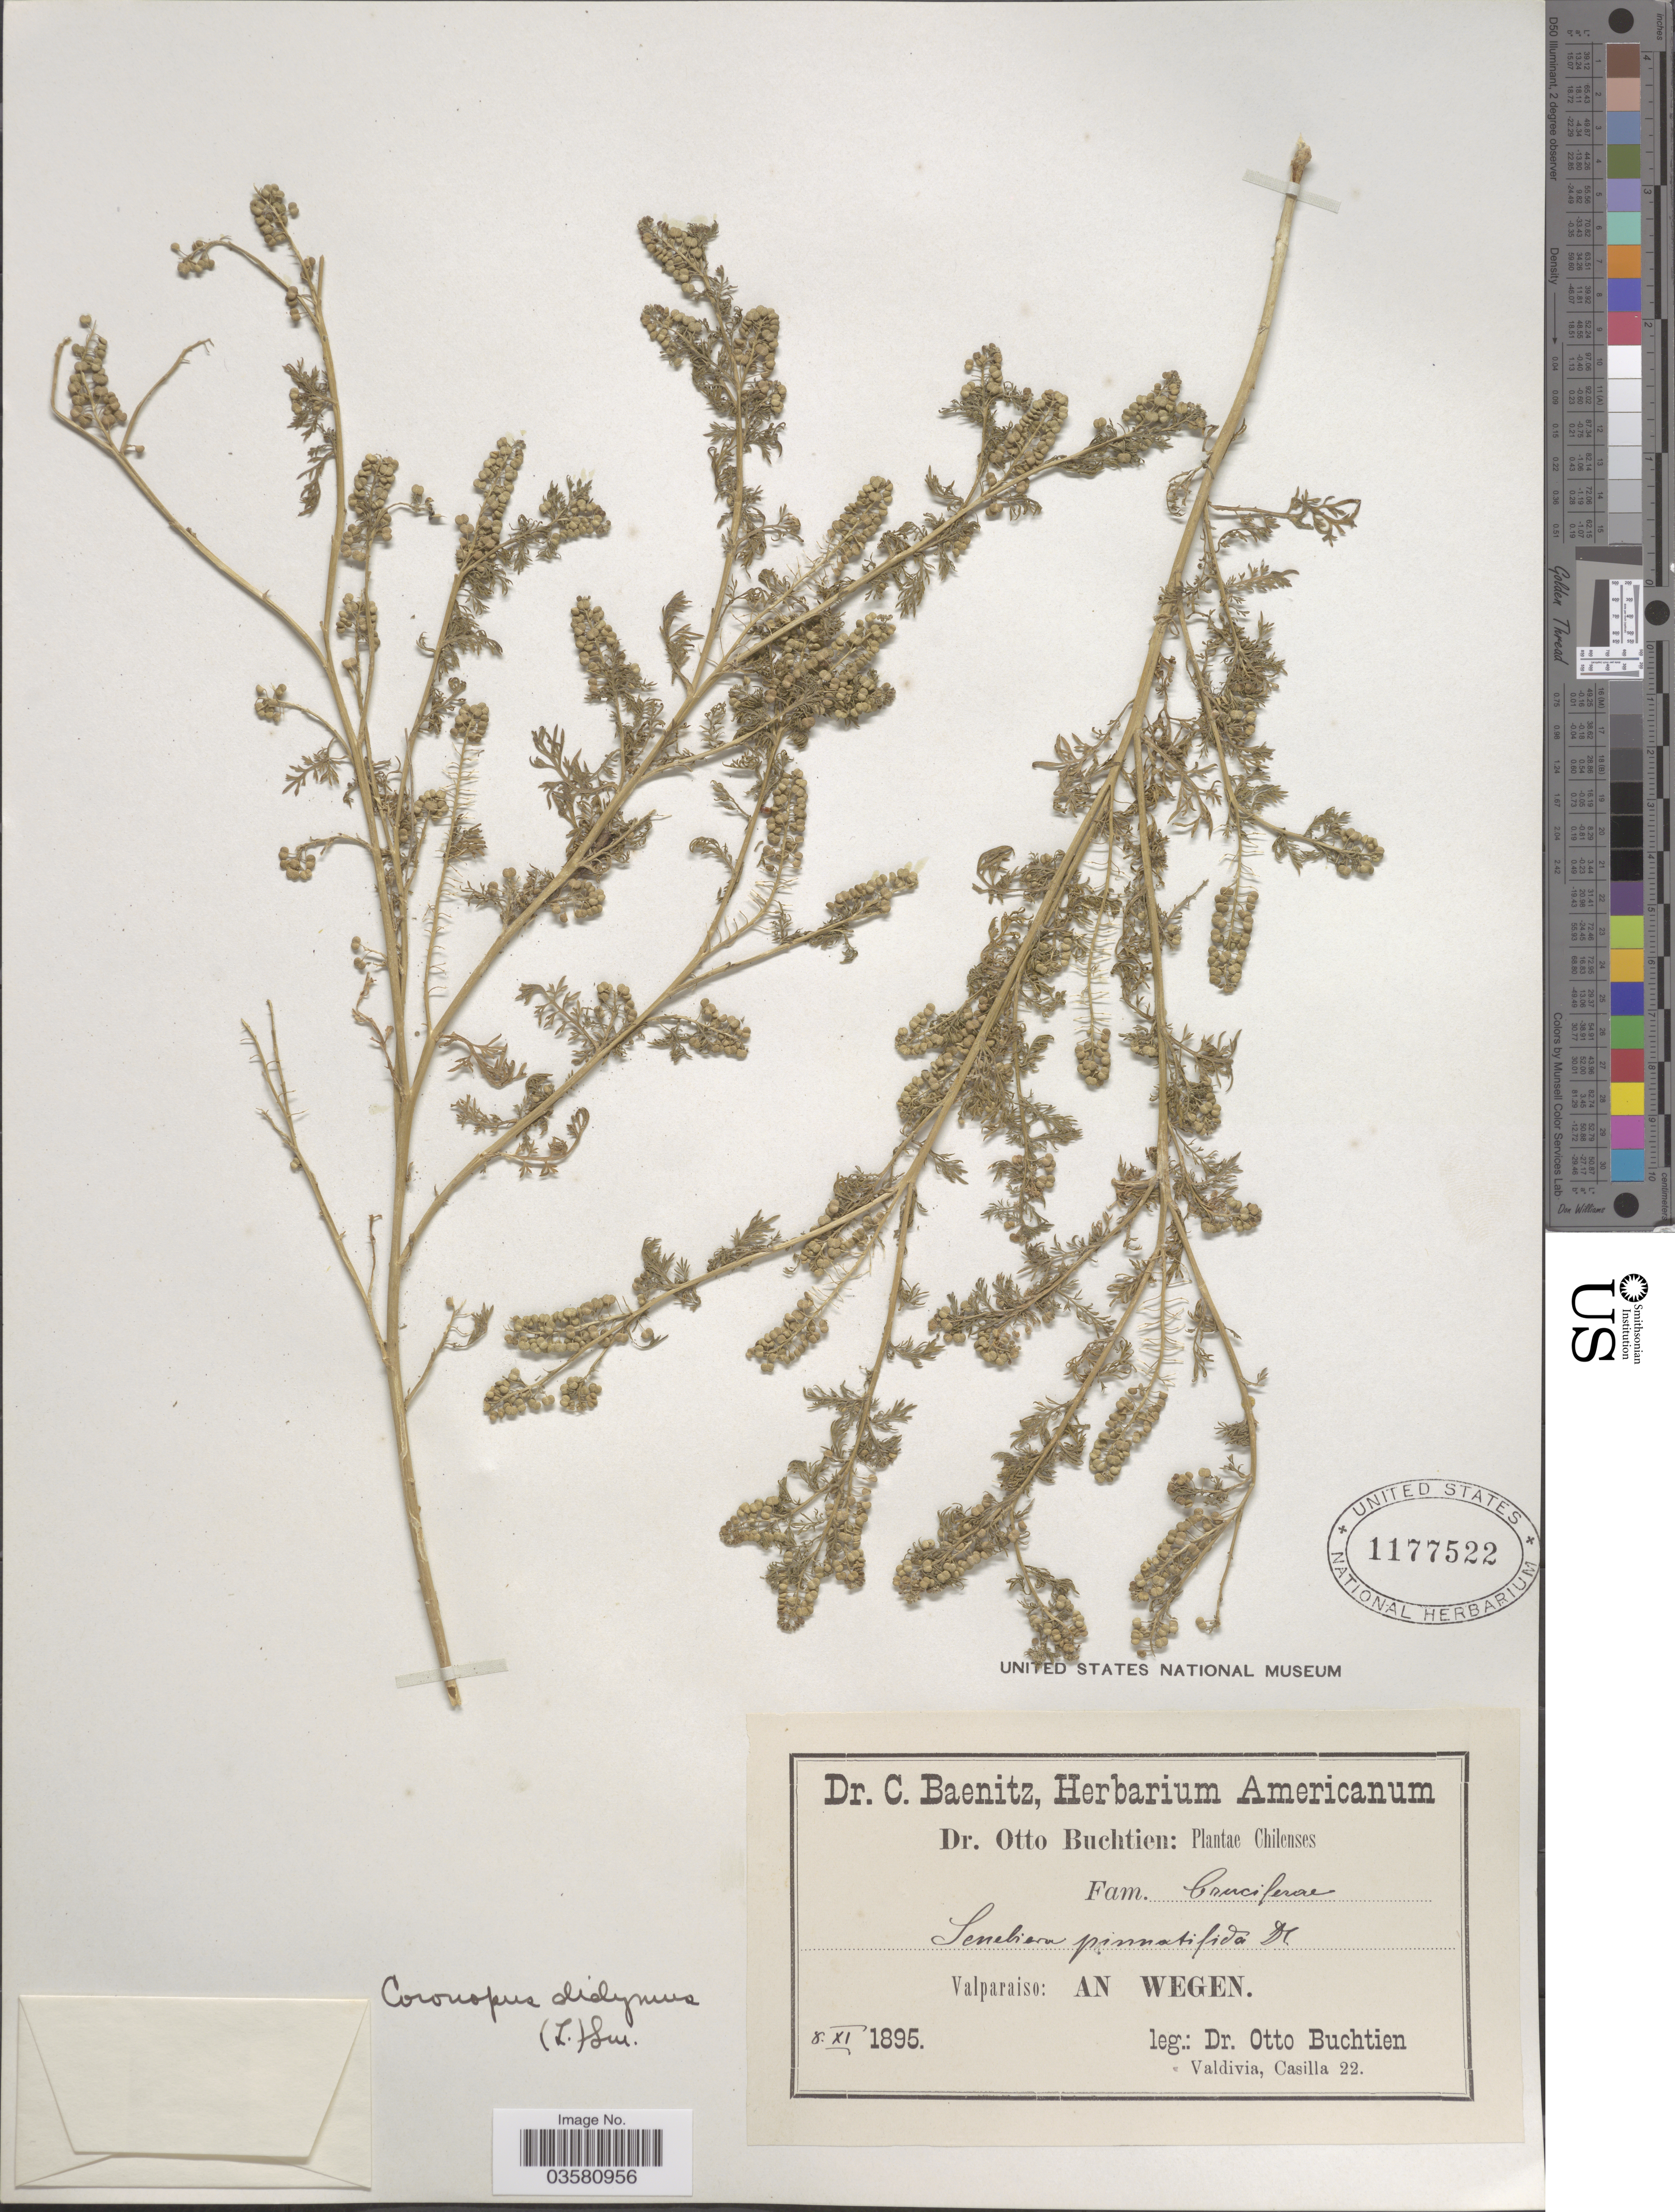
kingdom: Plantae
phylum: Tracheophyta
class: Magnoliopsida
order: Brassicales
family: Brassicaceae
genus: Lepidium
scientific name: Lepidium didymum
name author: L.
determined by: Strong, M. T., (US), Smithsonian Institution - National Museum of Natural History (UNITED STATES)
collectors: O. Buchtien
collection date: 1895-11-08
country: Chile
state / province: Valparaíso (V)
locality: Valparaiso: An Wegen.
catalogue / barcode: US 1177522